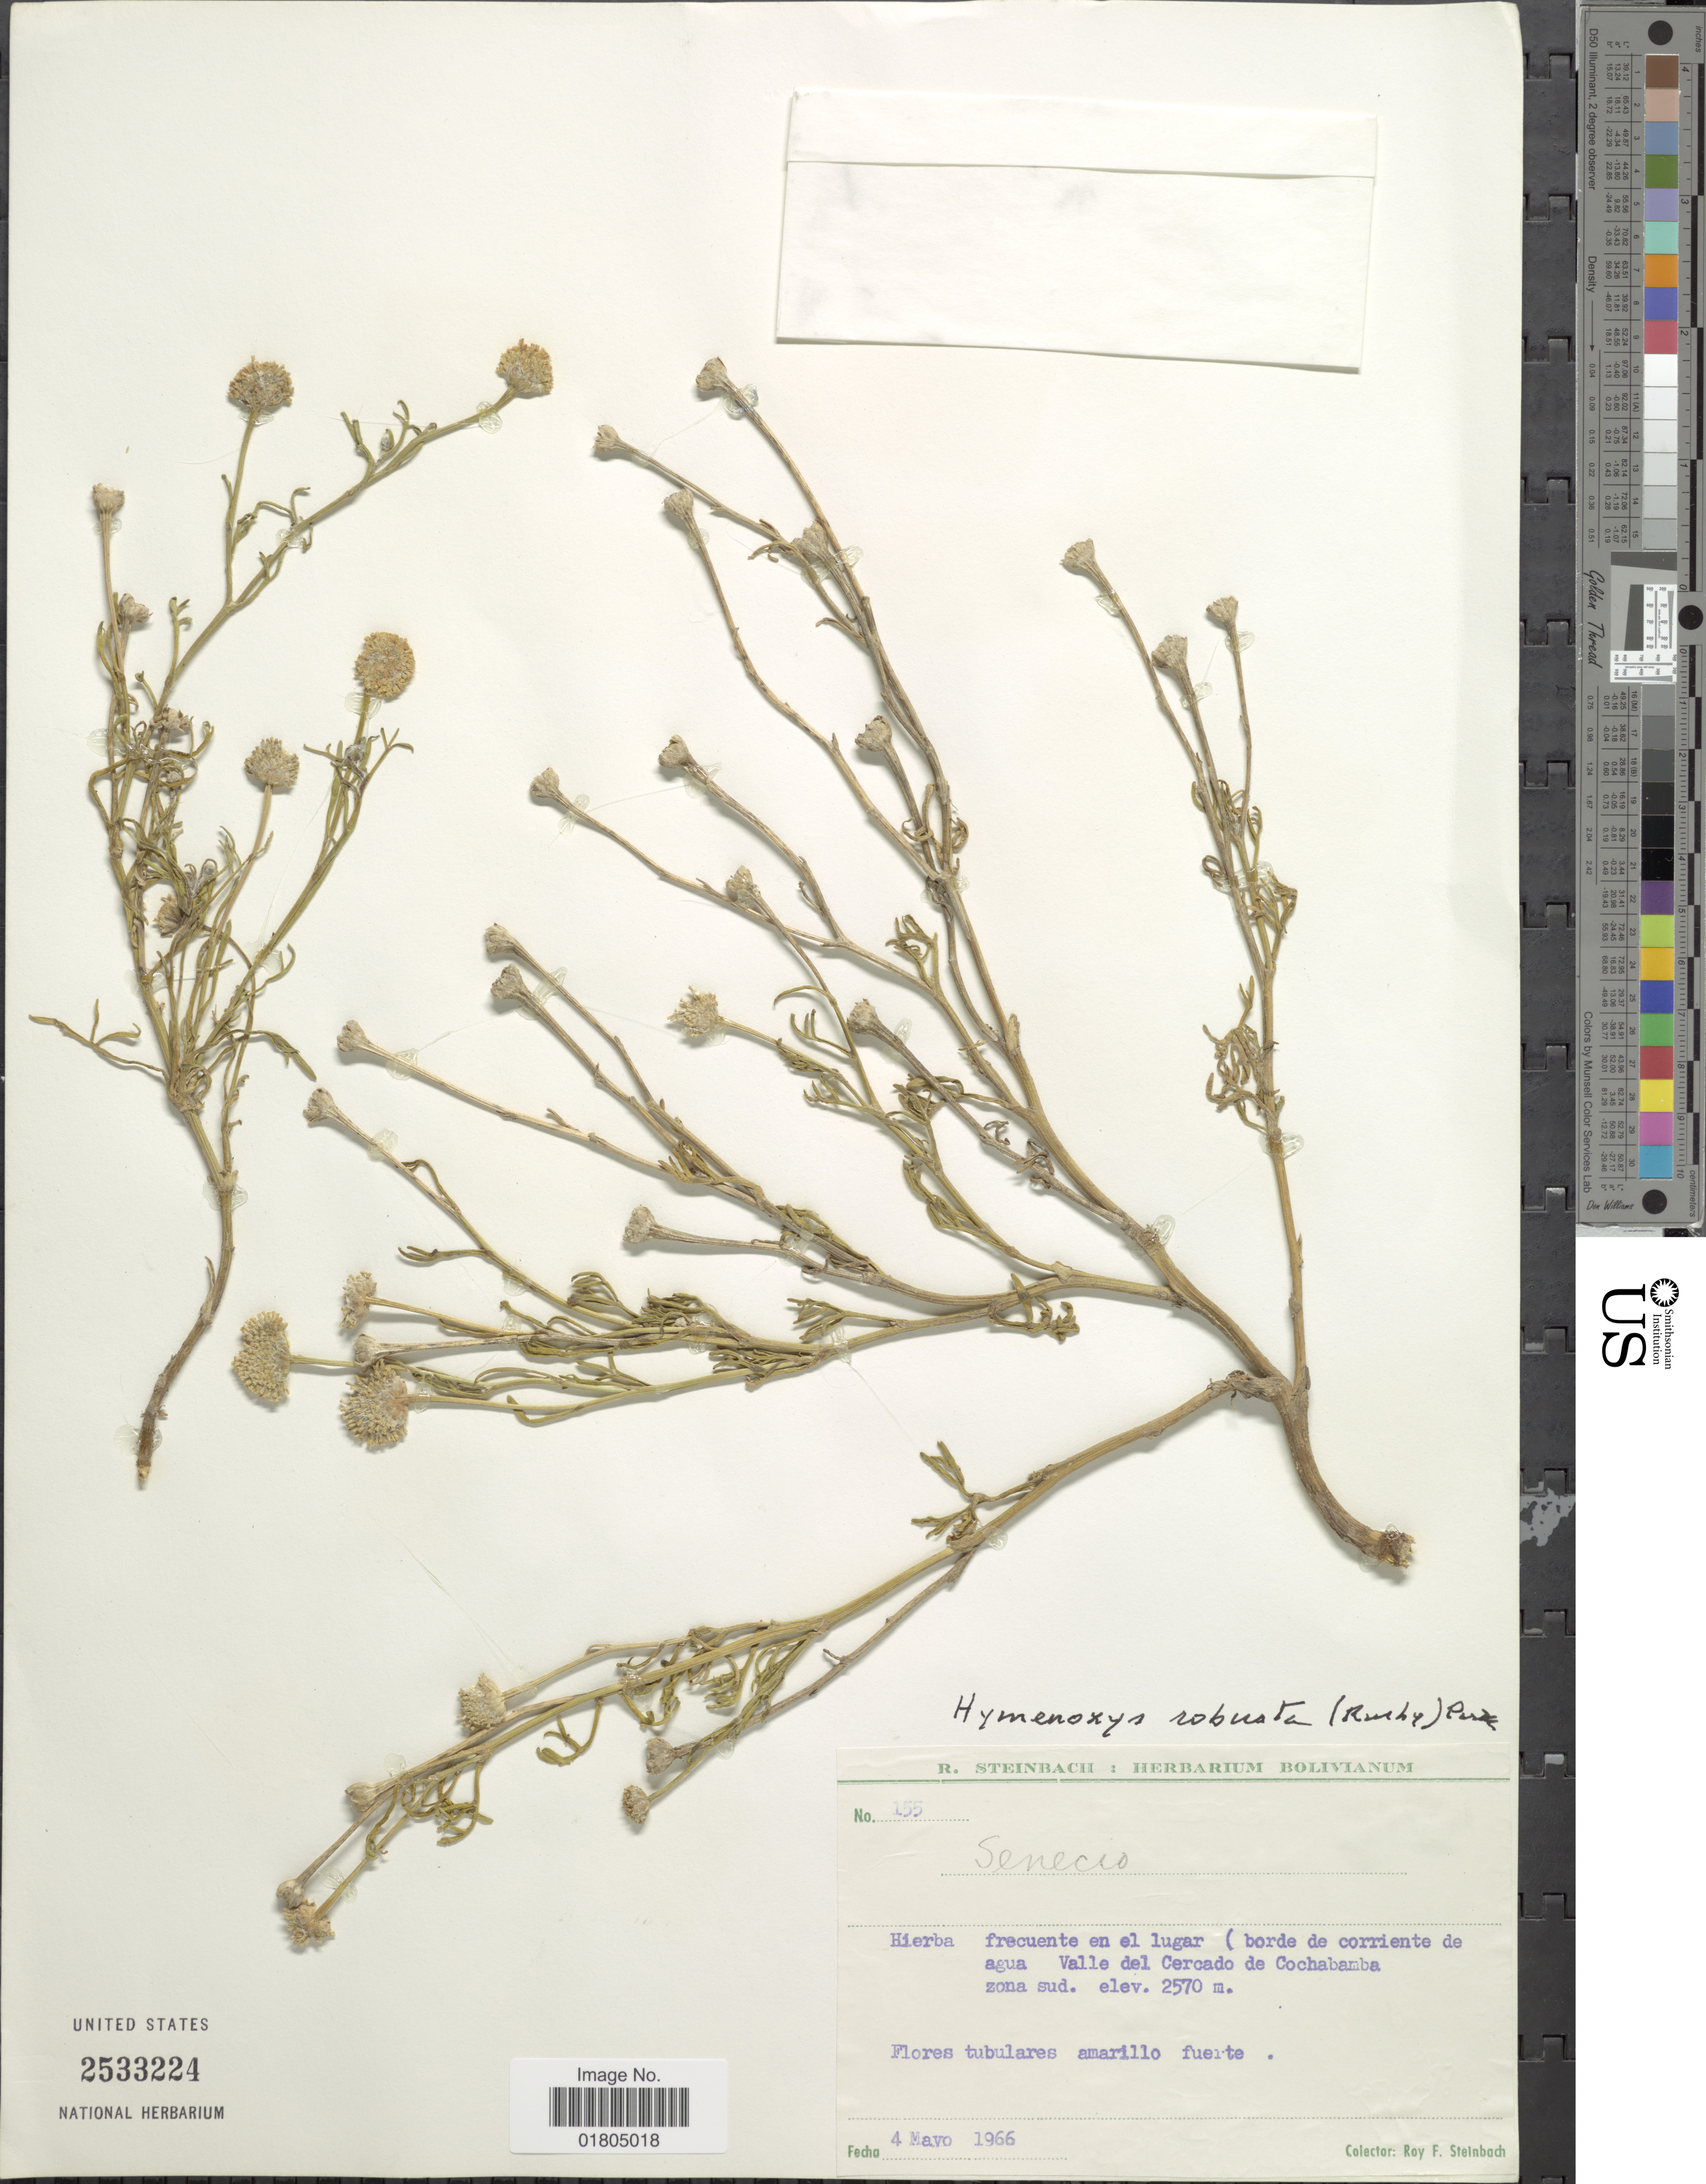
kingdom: Plantae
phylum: Tracheophyta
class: Magnoliopsida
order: Asterales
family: Asteraceae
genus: Hymenoxys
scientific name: Hymenoxys robusta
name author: (Rusby) K.F. Parker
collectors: R. F. Steinbach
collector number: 155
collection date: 1966-05-04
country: Bolivia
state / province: Cochabamba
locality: Frecuente en el lugar (borde de corriente de agua) Valle del Cercado de Cochabamba zona sud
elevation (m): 2570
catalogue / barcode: US 2533224